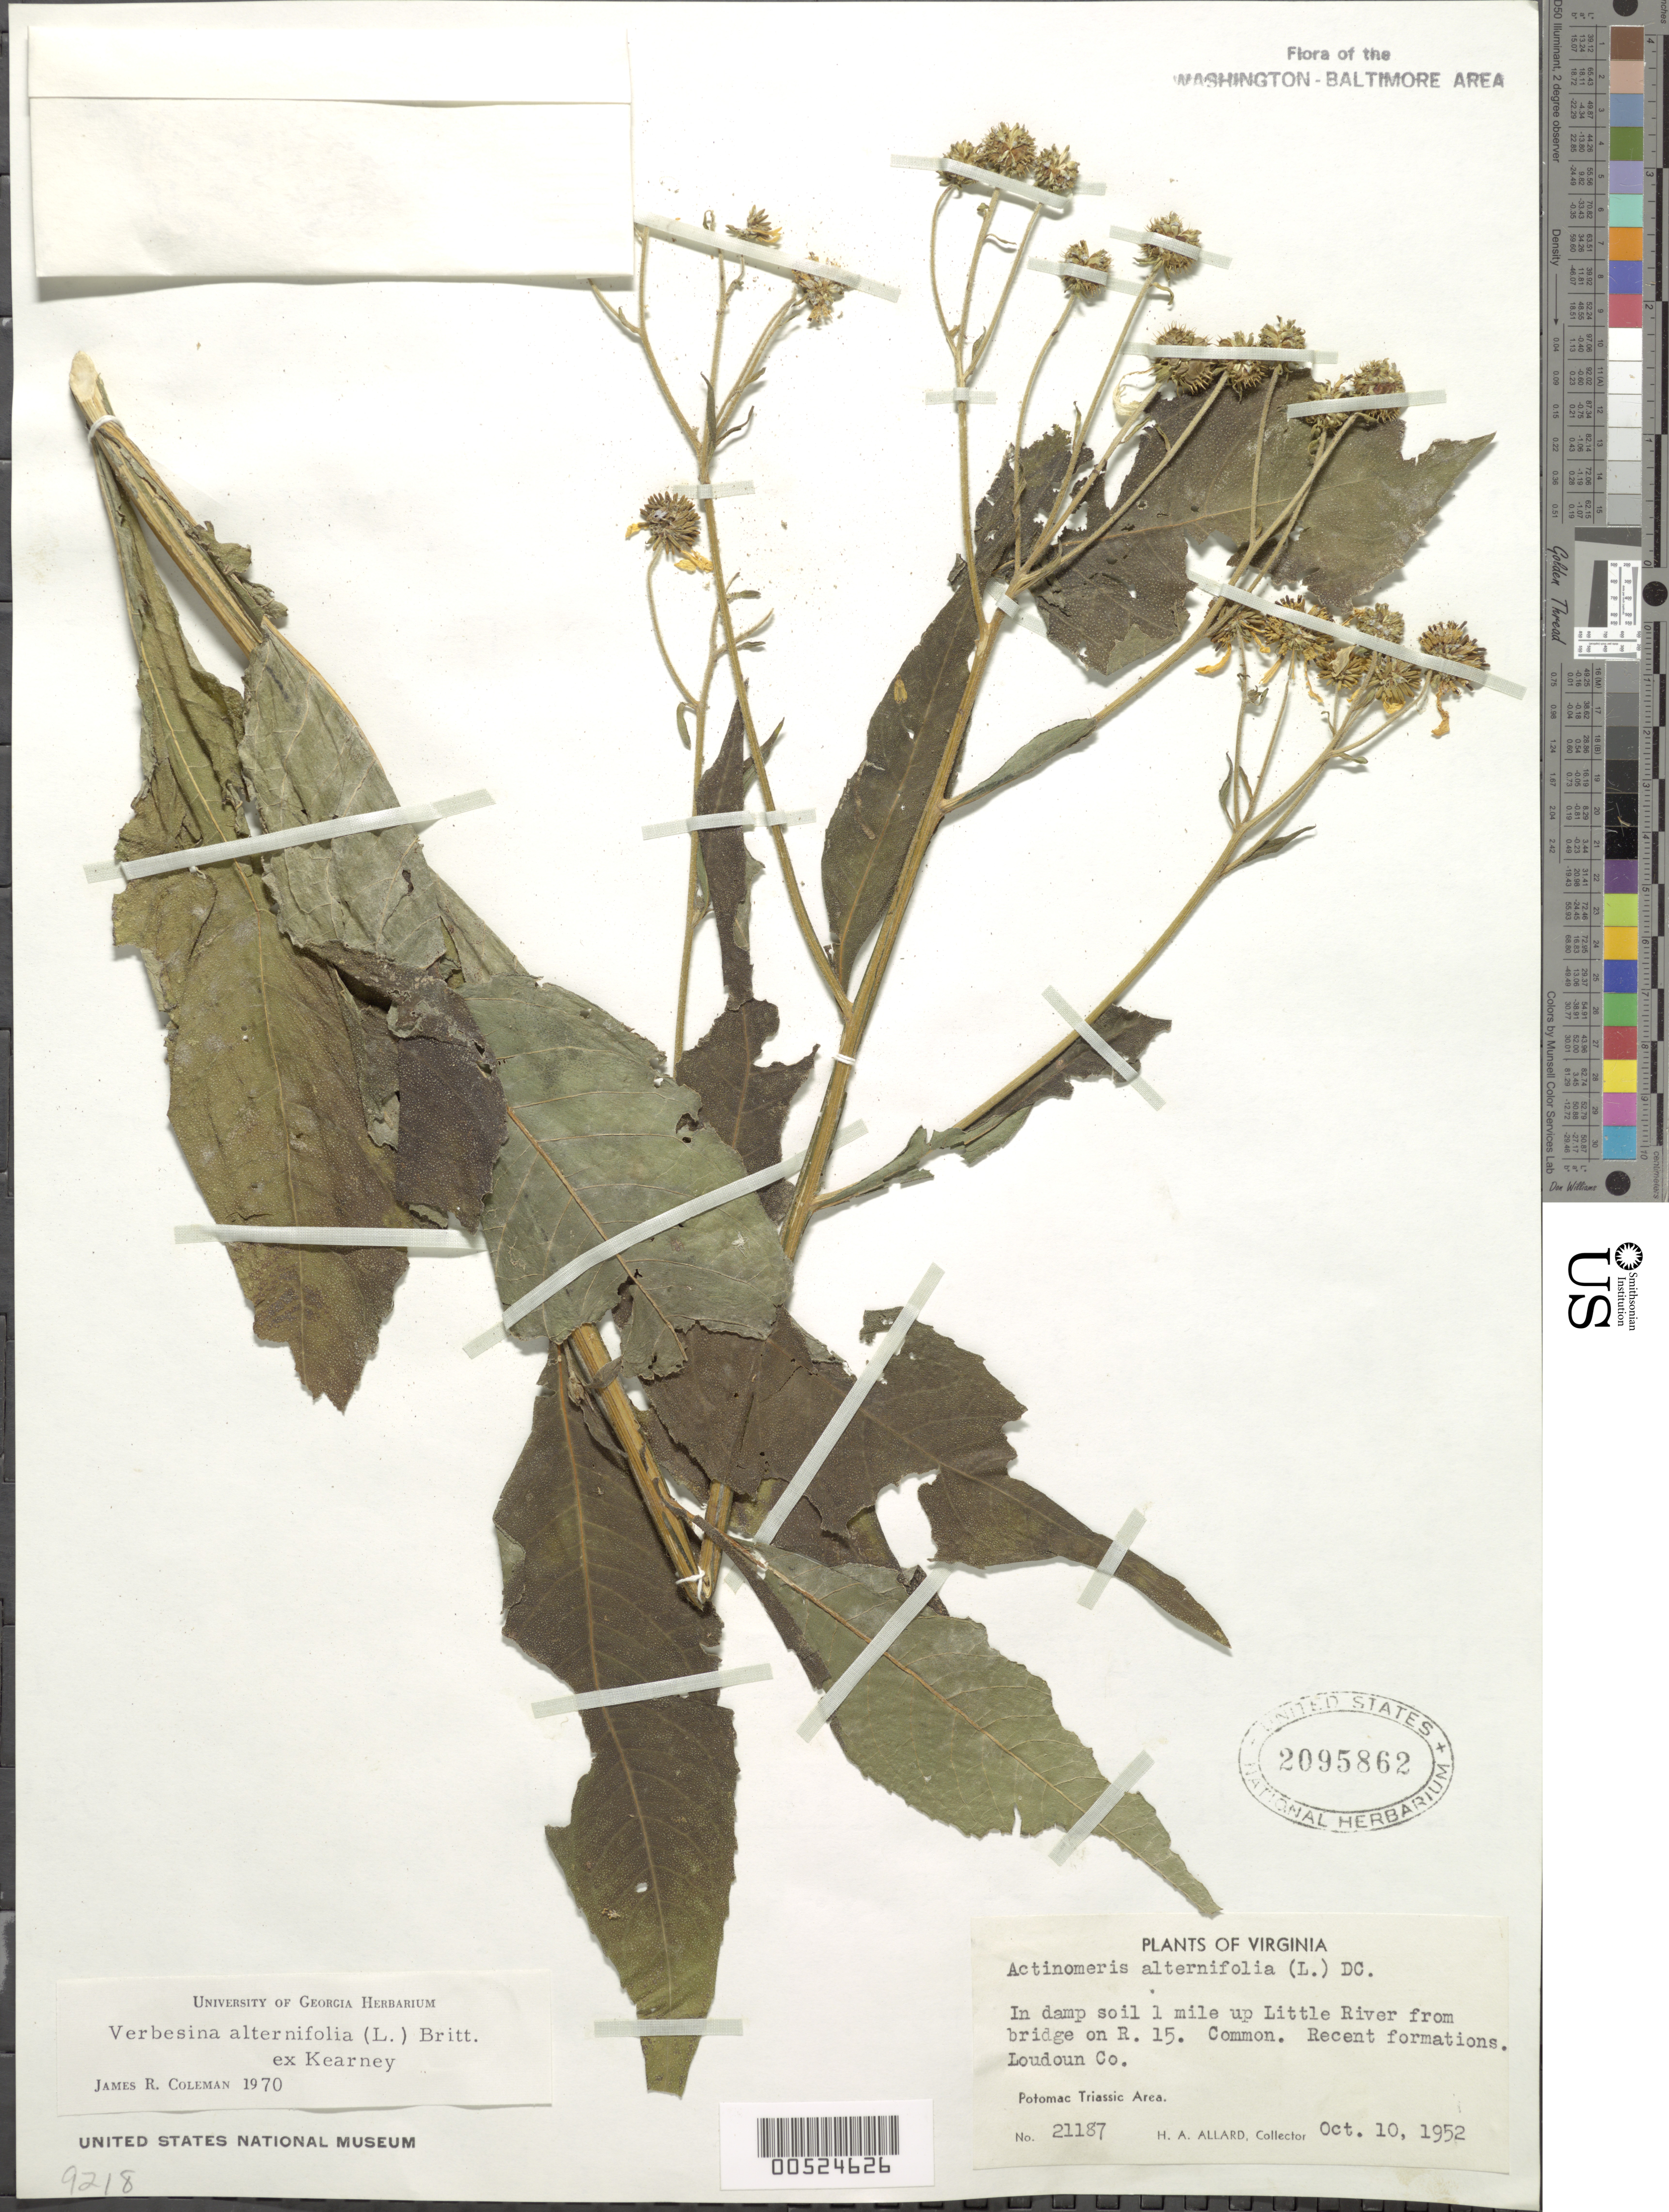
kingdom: Plantae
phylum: Tracheophyta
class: Magnoliopsida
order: Asterales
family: Asteraceae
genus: Verbesina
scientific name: Verbesina alternifolia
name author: (L.) Britton ex Kearney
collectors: H. A. Allard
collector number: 21187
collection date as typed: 10 Oct 1952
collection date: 1952-10-10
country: United States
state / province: Virginia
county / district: Loudoun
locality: Little River, from Bridge on Rt. 15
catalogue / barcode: US 2095862